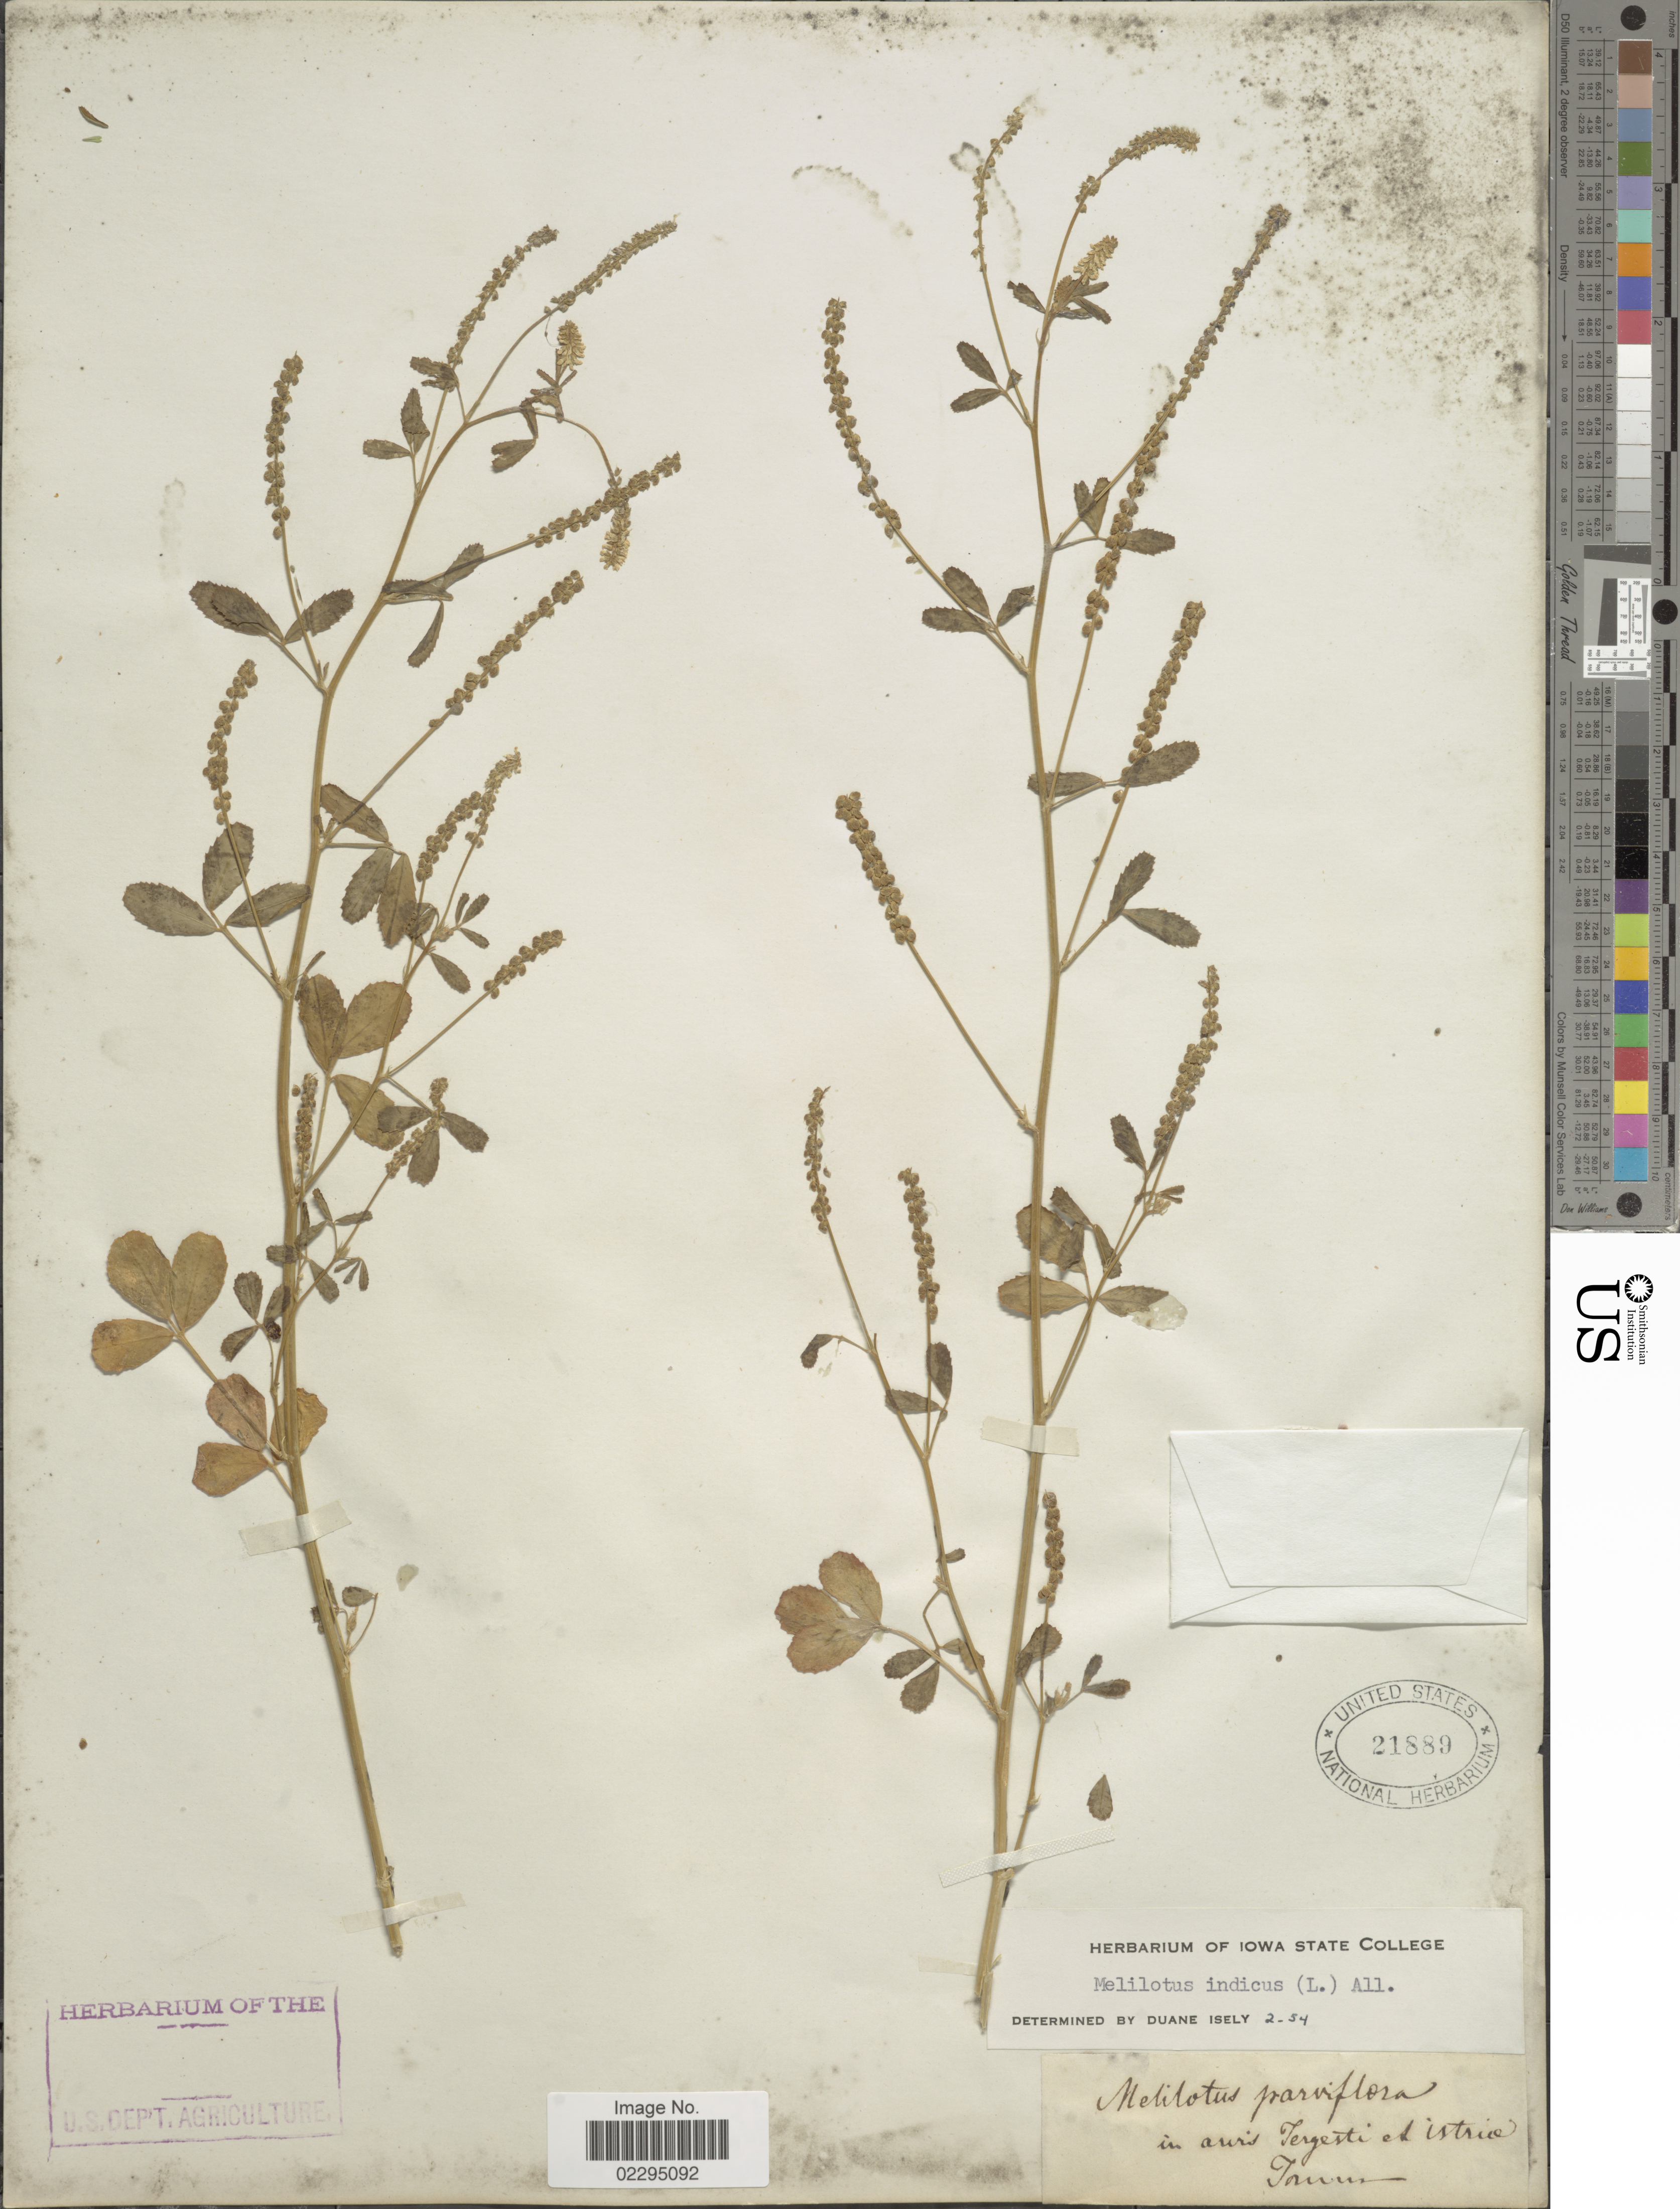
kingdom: Plantae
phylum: Tracheophyta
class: Magnoliopsida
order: Fabales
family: Fabaceae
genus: Melilotus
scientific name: Melilotus indicus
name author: (L.) All.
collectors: Tommasini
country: Croatia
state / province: Istria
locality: In arvis Tergesi et istriae. [interpreted]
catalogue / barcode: US 21889